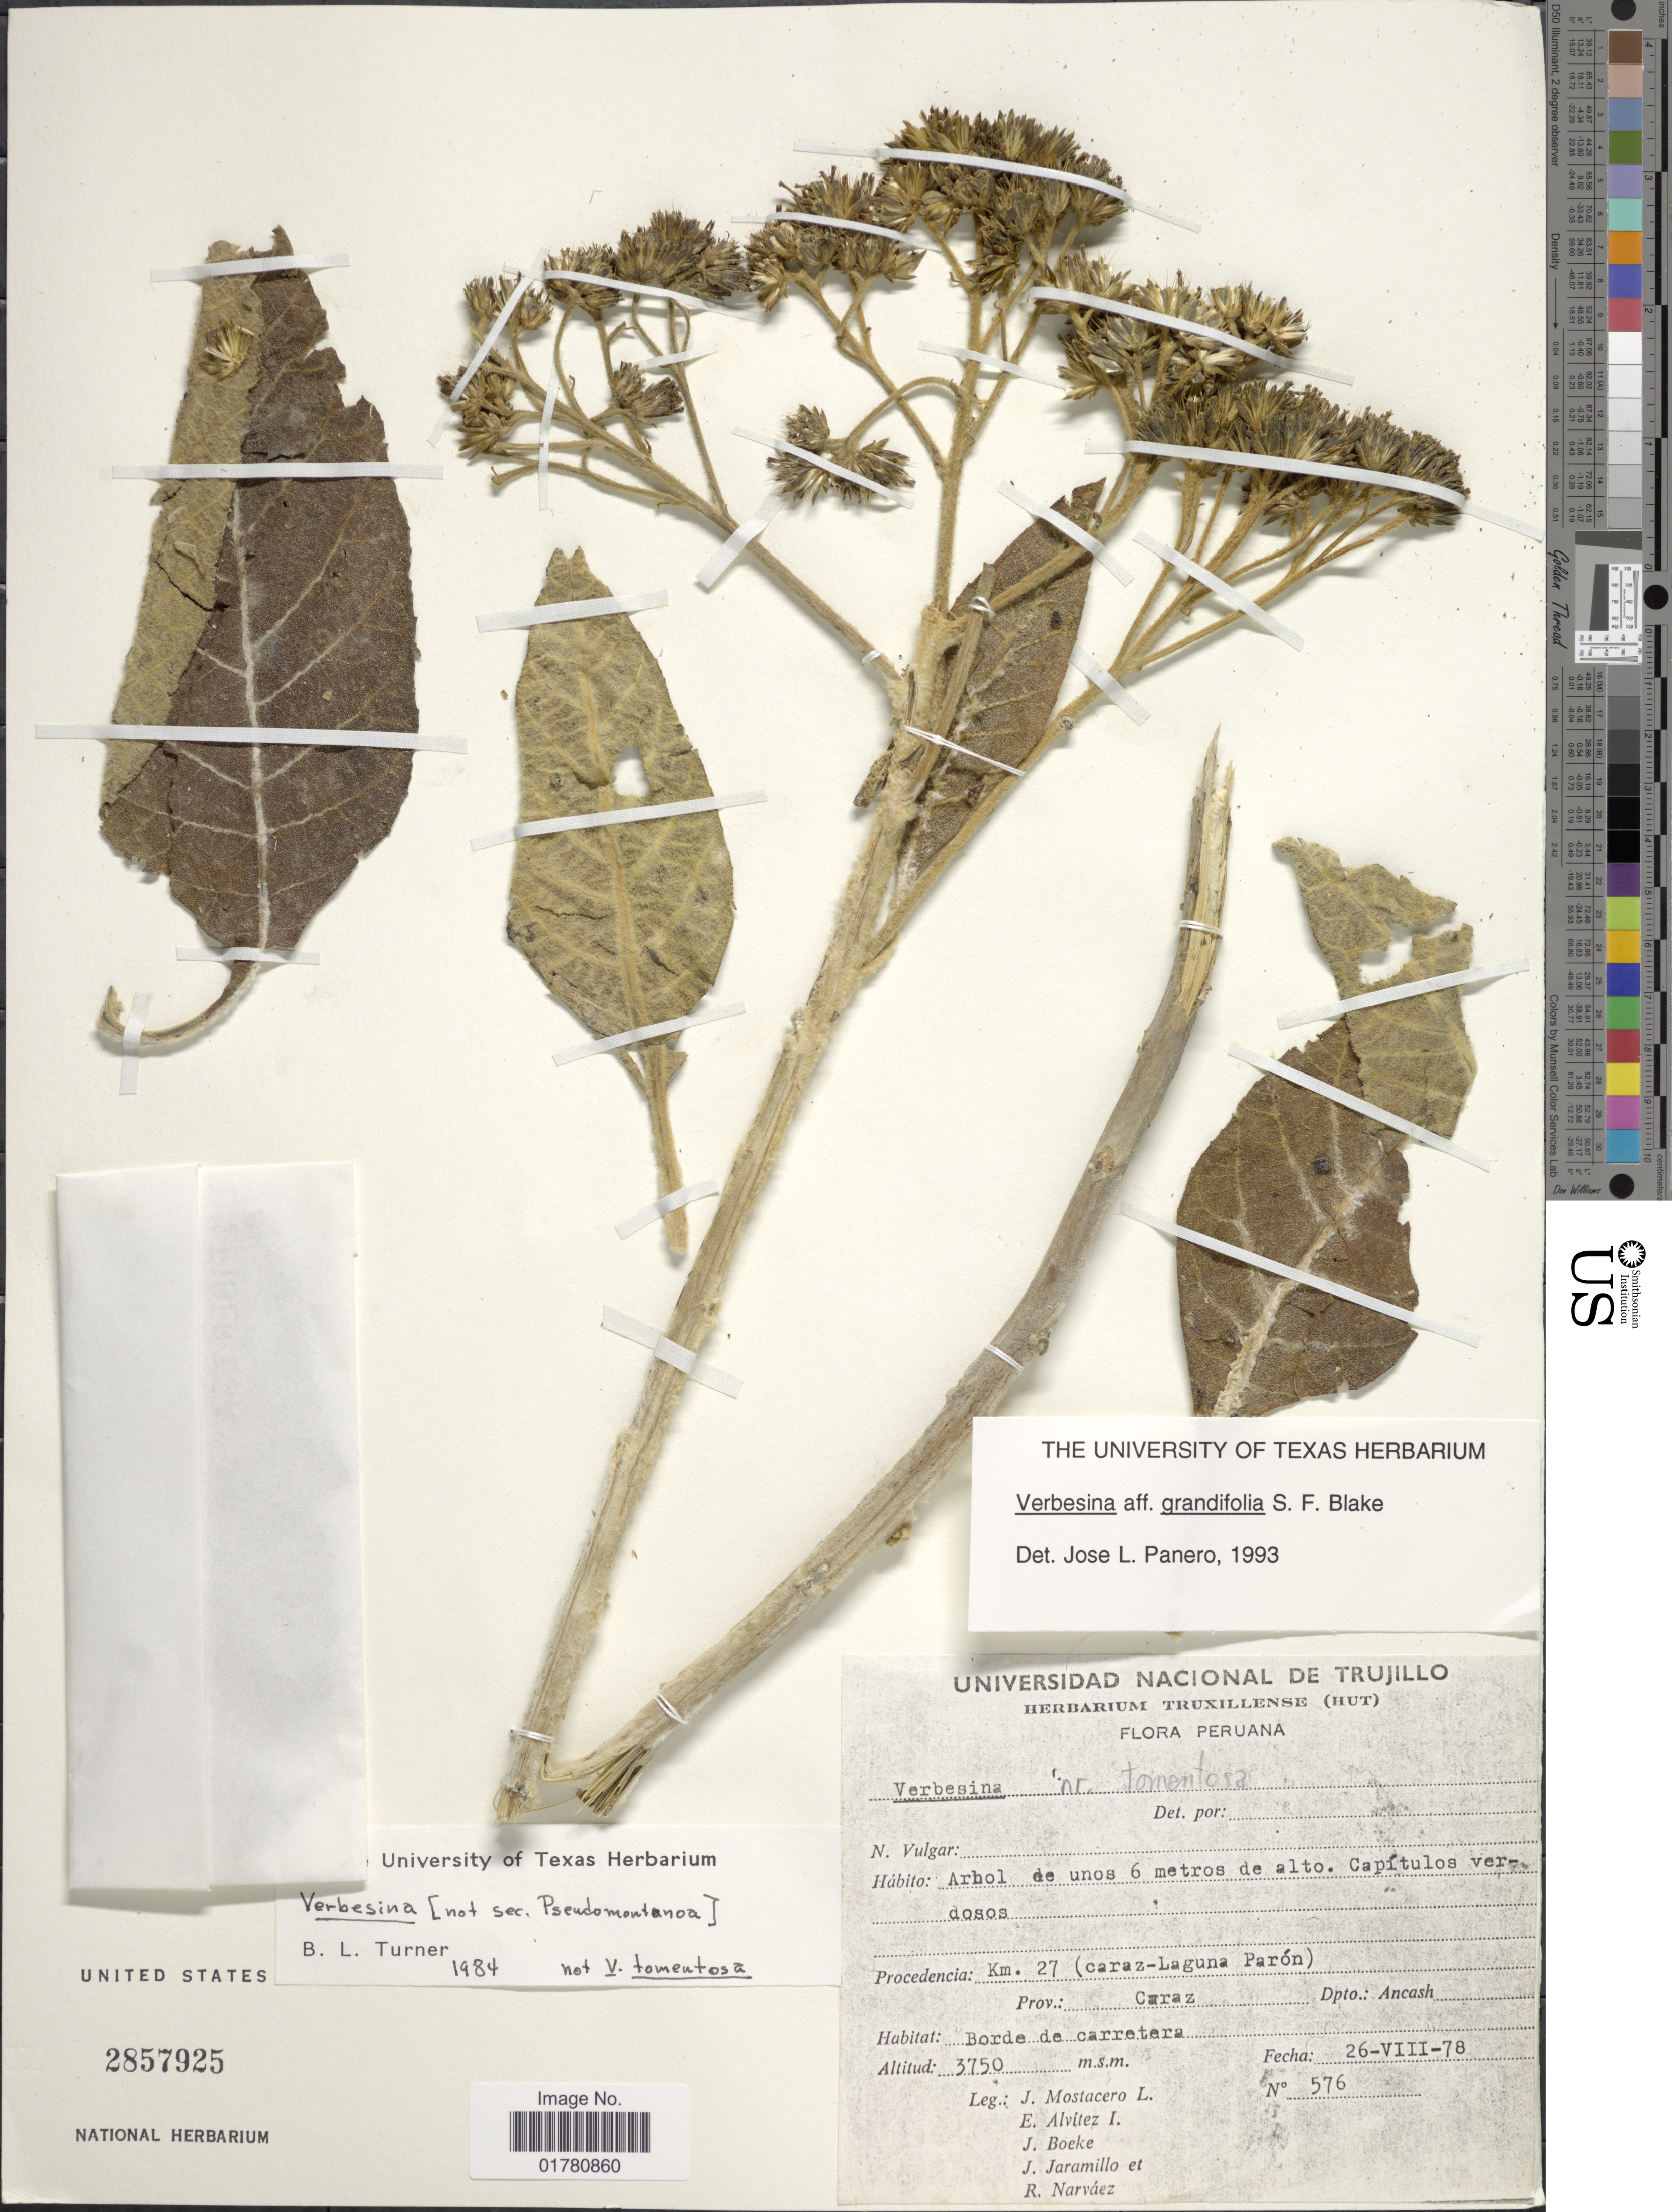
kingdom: Plantae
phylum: Tracheophyta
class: Magnoliopsida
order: Asterales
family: Asteraceae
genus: Verbesina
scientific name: Verbesina grandifolia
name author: S.F. Blake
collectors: J. Mostacero L., E. Alvitez I., J. D. Boeke, J. Jaramillo & R. Narváez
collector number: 576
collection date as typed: Transcribed d/m/y: 26/8/78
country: Peru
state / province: Ancash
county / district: Huaylas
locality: Km. 27 (caraz-Laguna Parón), Dist.: Caraz, Dpto.: Ancash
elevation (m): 3750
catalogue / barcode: US 2857925